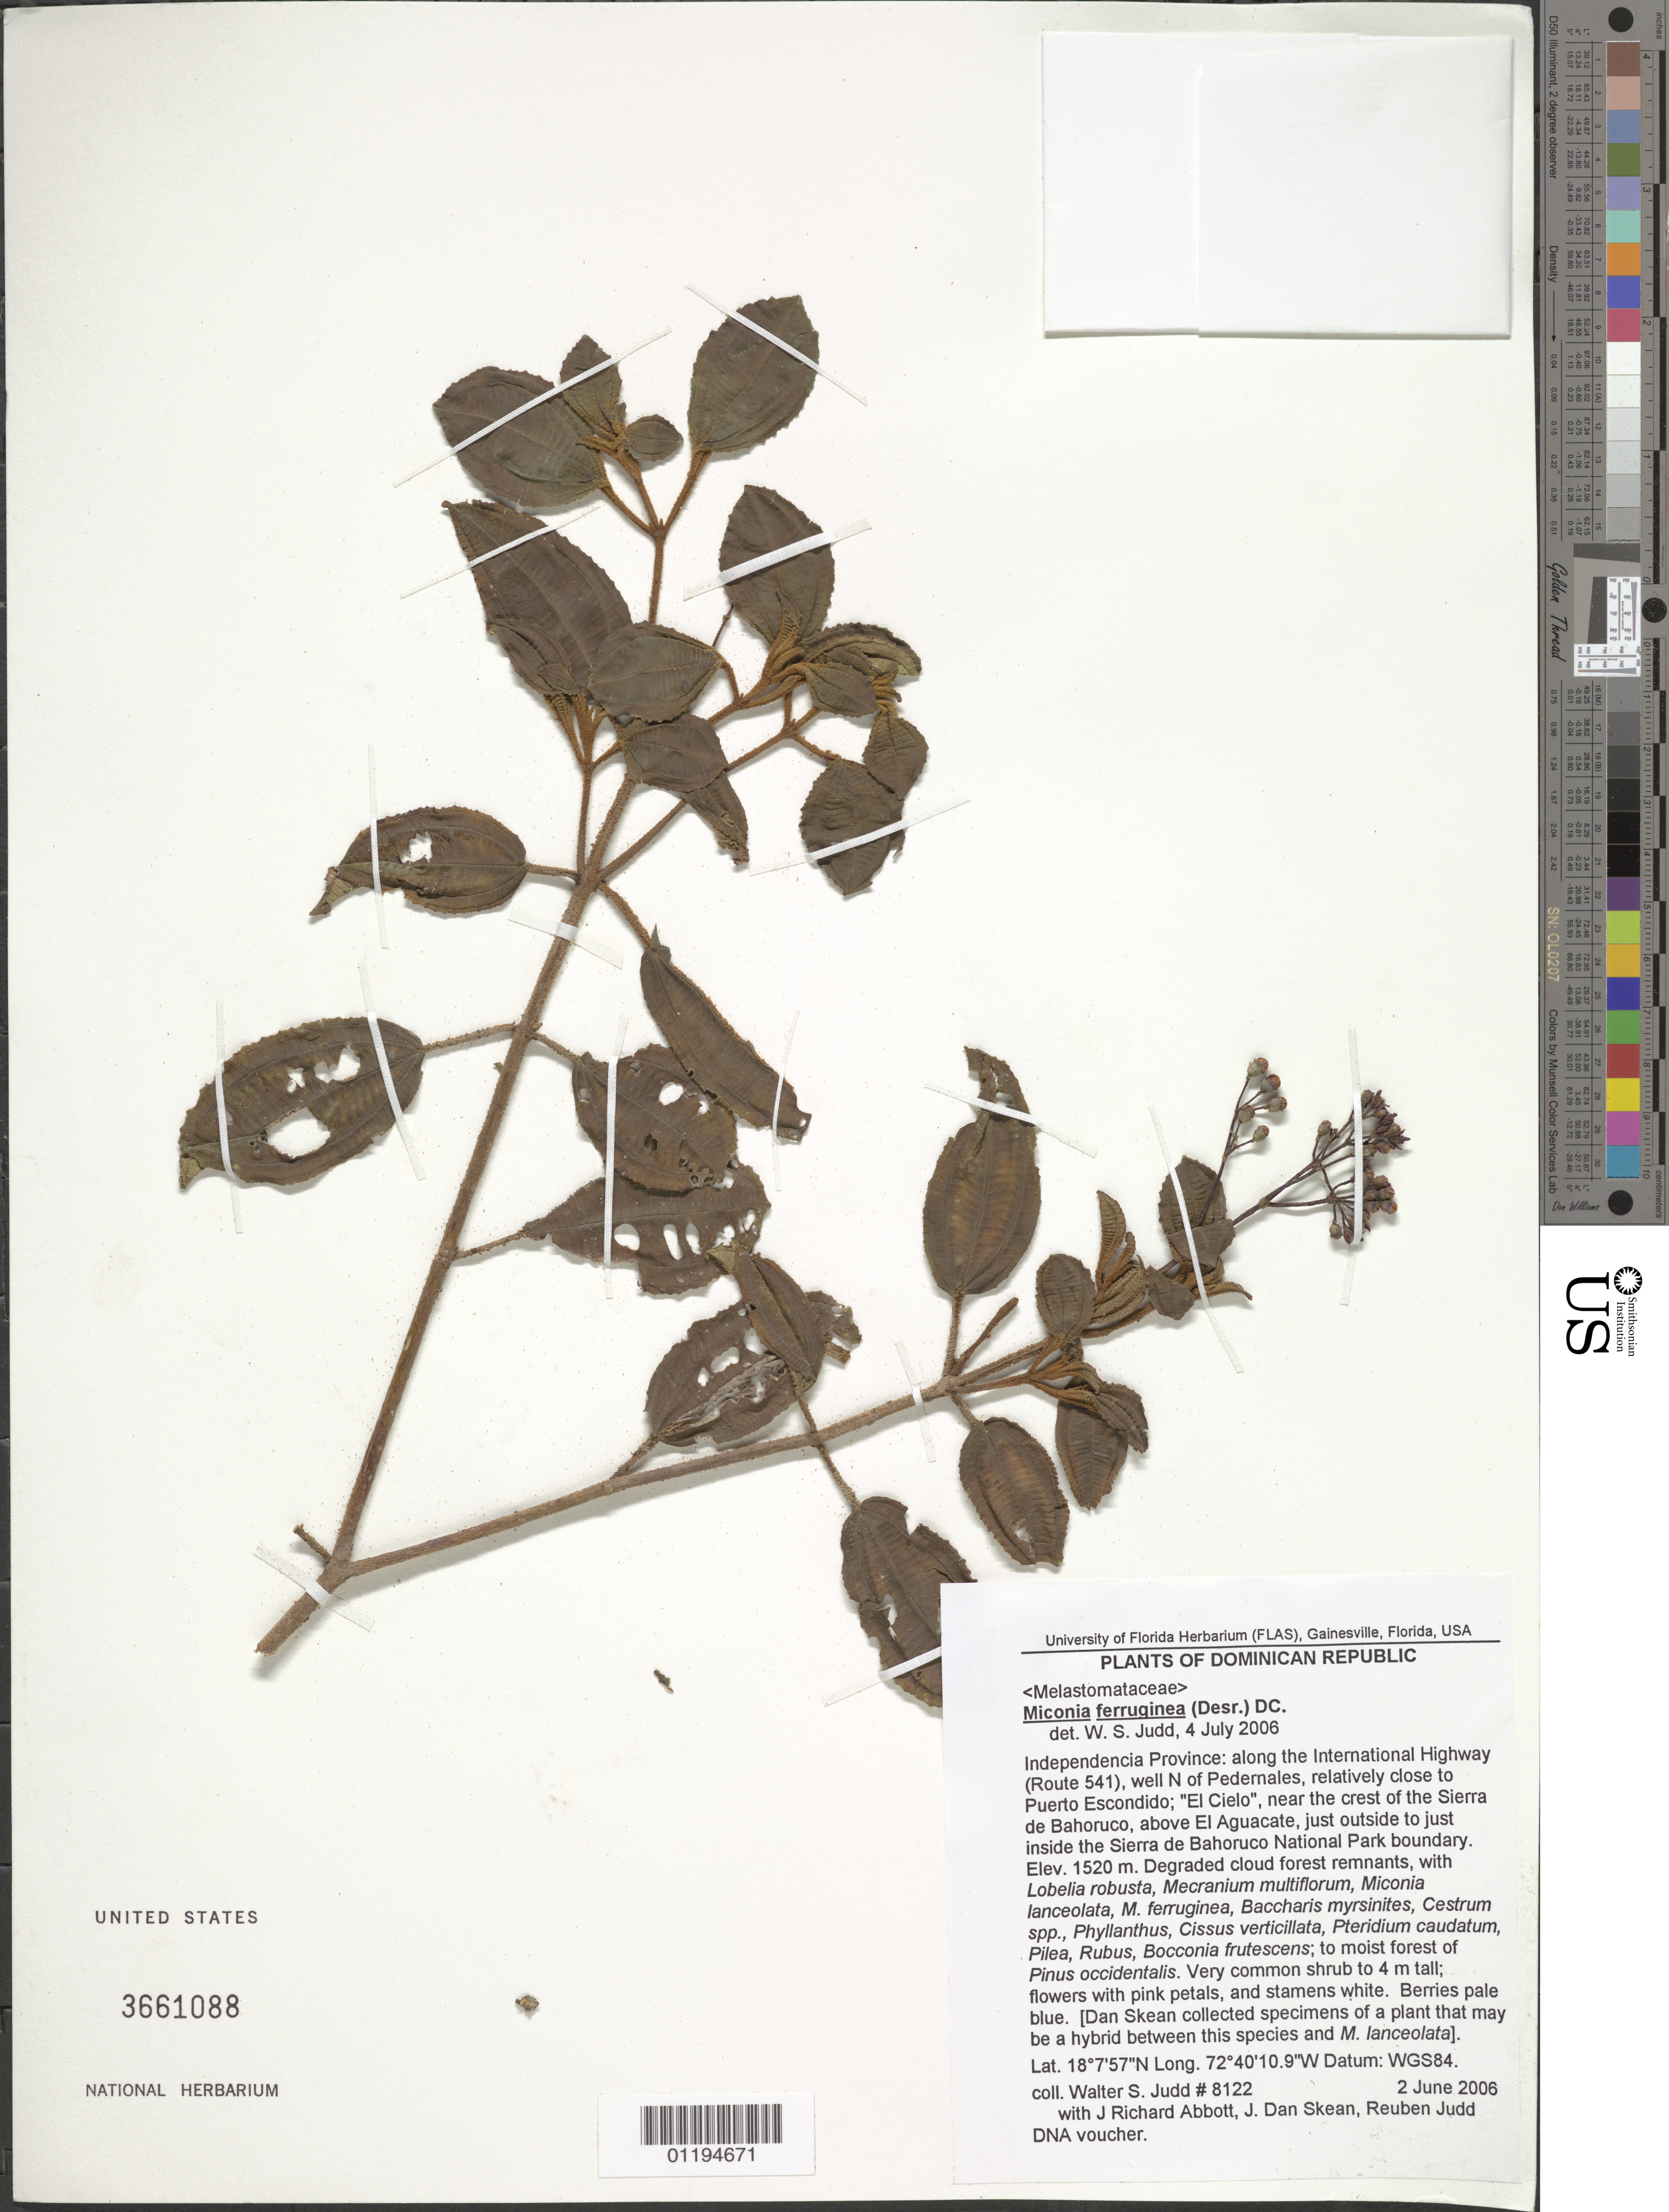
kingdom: Plantae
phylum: Tracheophyta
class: Magnoliopsida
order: Myrtales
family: Melastomataceae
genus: Miconia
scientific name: Miconia ferruginea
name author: (Desr.) DC.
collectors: W. S. Judd, J. R. Abbott, J. Skean & R. Judd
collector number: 8122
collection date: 2006-06-02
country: Dominican Republic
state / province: Independencia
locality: along International Highway well N of Pedernales, relatively close to Puerto Escondido near crest of Sierra de Bahoruco above El Aguacate just outside to just inside the Sierra de Bahoruco.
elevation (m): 1520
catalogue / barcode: US 3661088